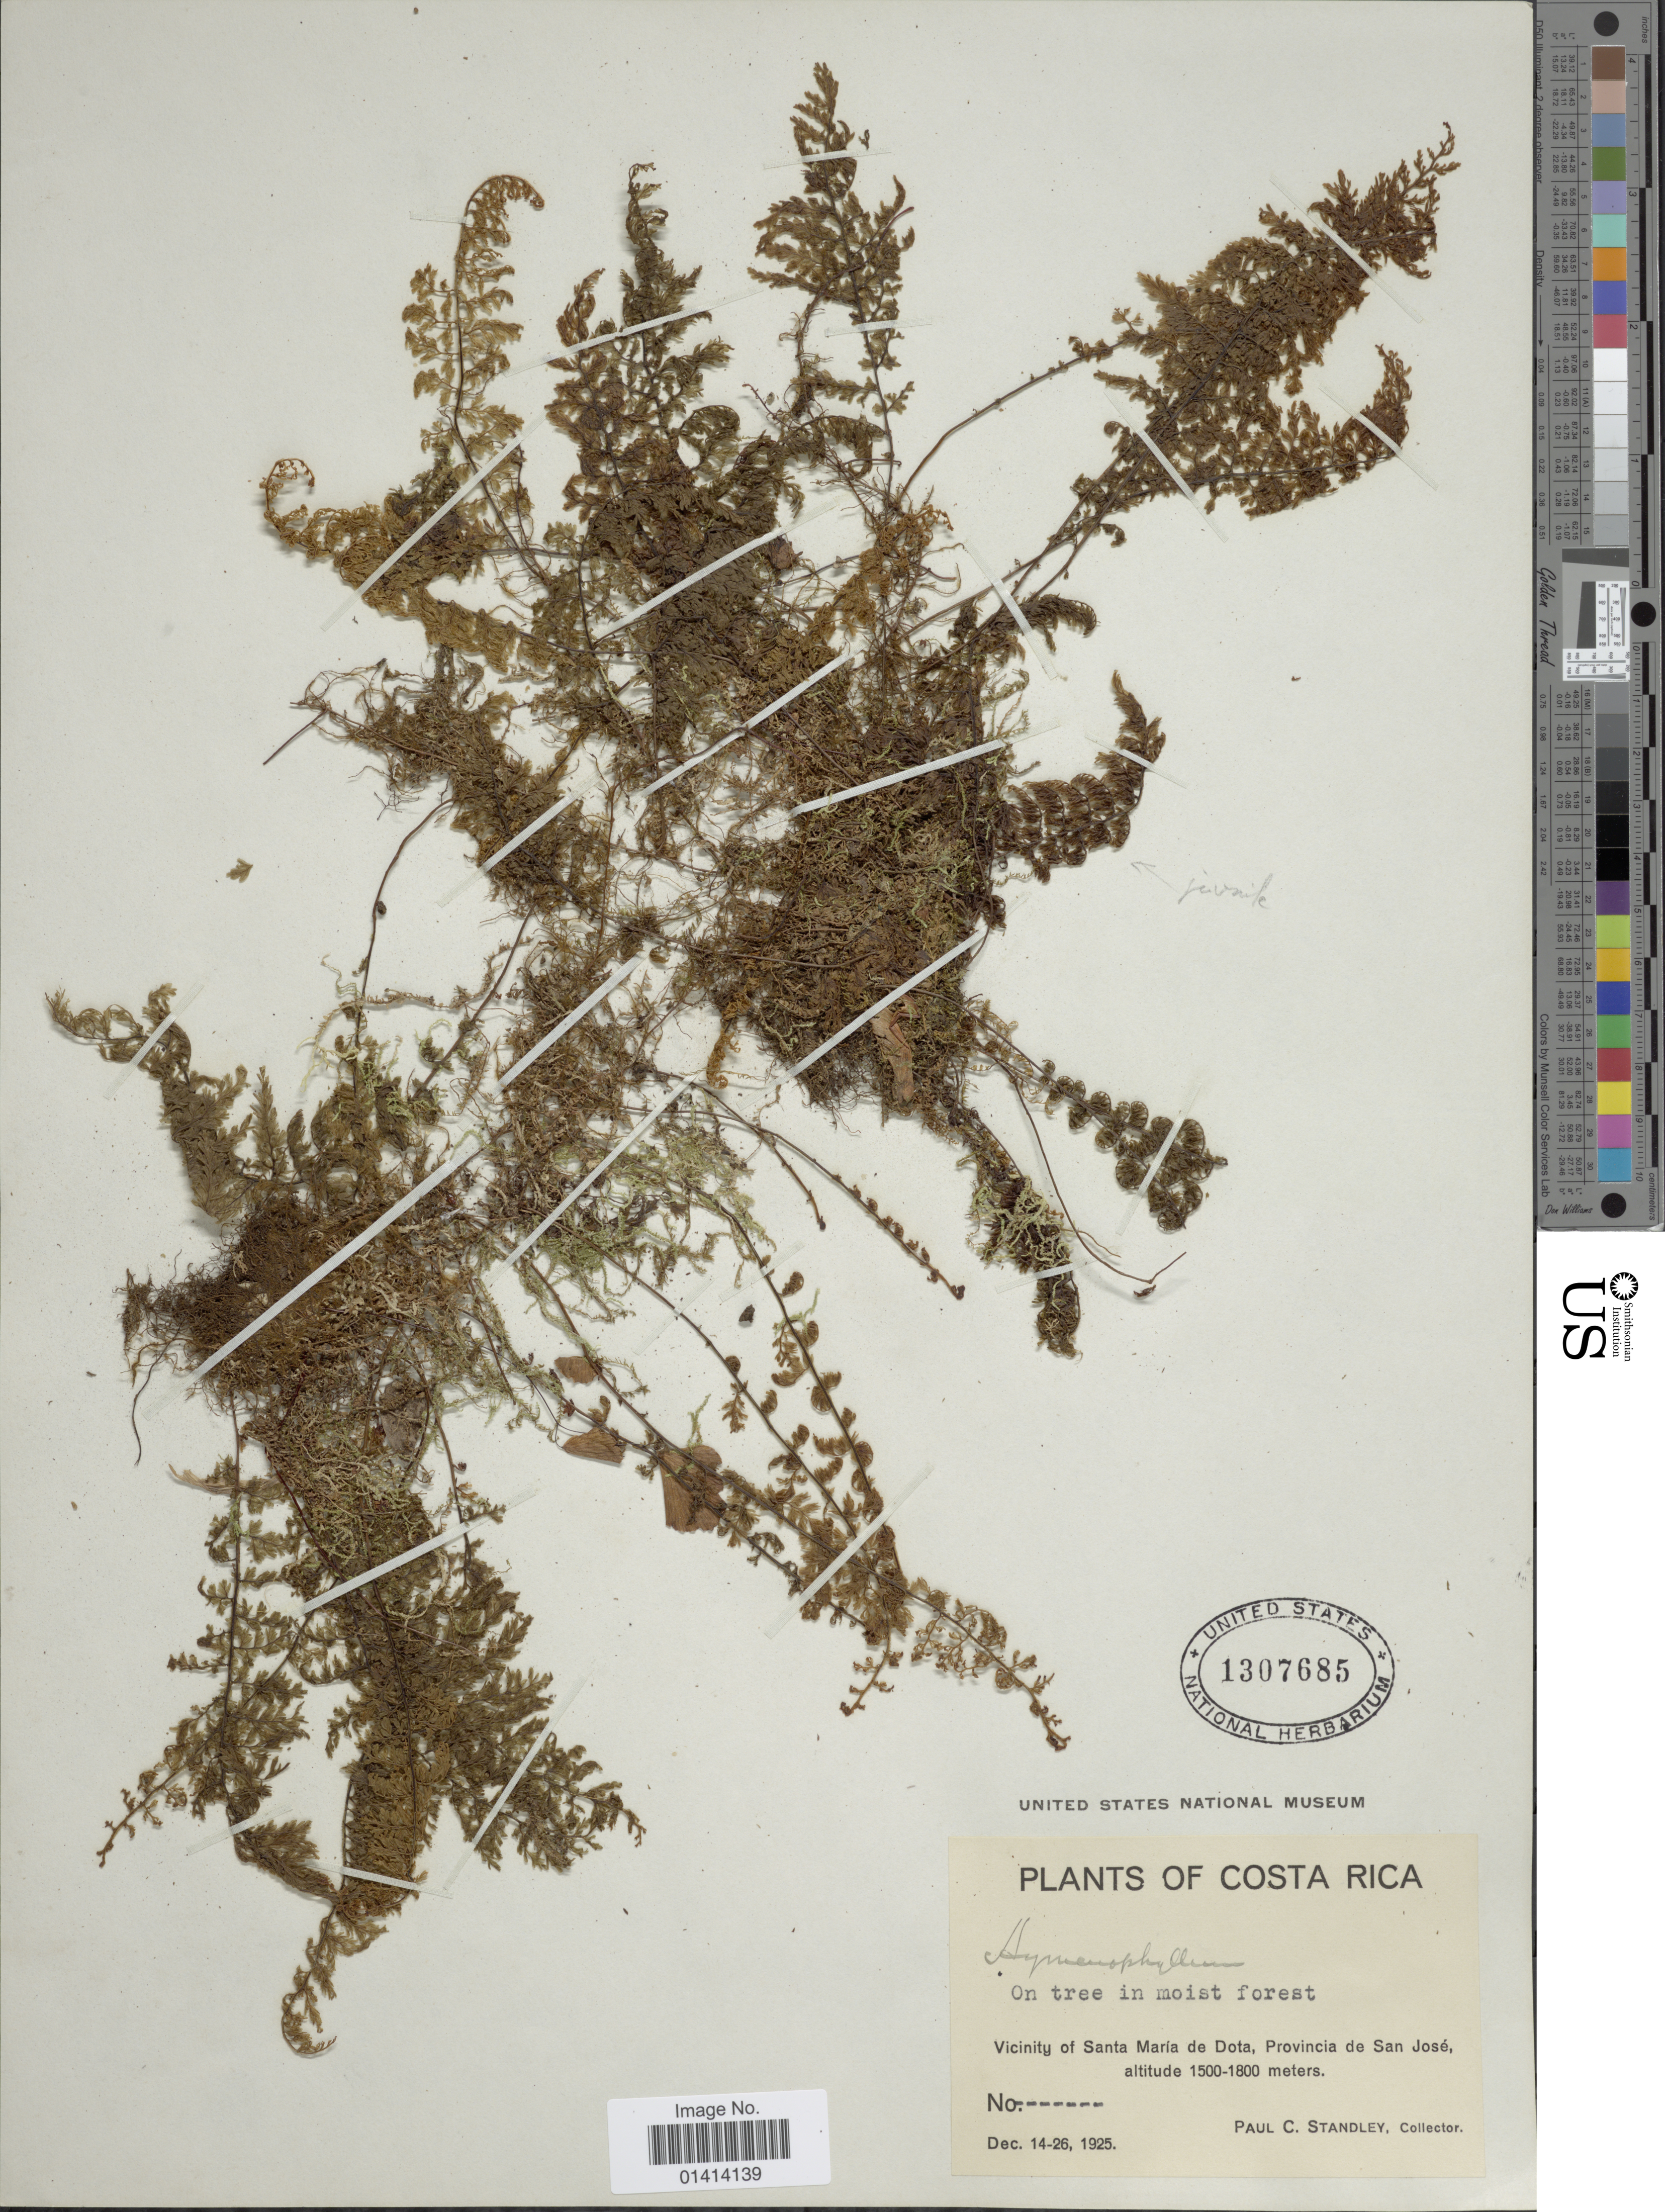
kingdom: Plantae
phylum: Tracheophyta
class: Polypodiopsida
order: Hymenophyllales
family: Hymenophyllaceae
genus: Hymenophyllum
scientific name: Hymenophyllum myriocarpum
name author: Hook.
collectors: P. C. Standley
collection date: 1925-12-14/1925-12-26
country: Costa Rica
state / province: San José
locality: Vicinity of Santa Maria de Dota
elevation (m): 1500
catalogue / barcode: US 1307685